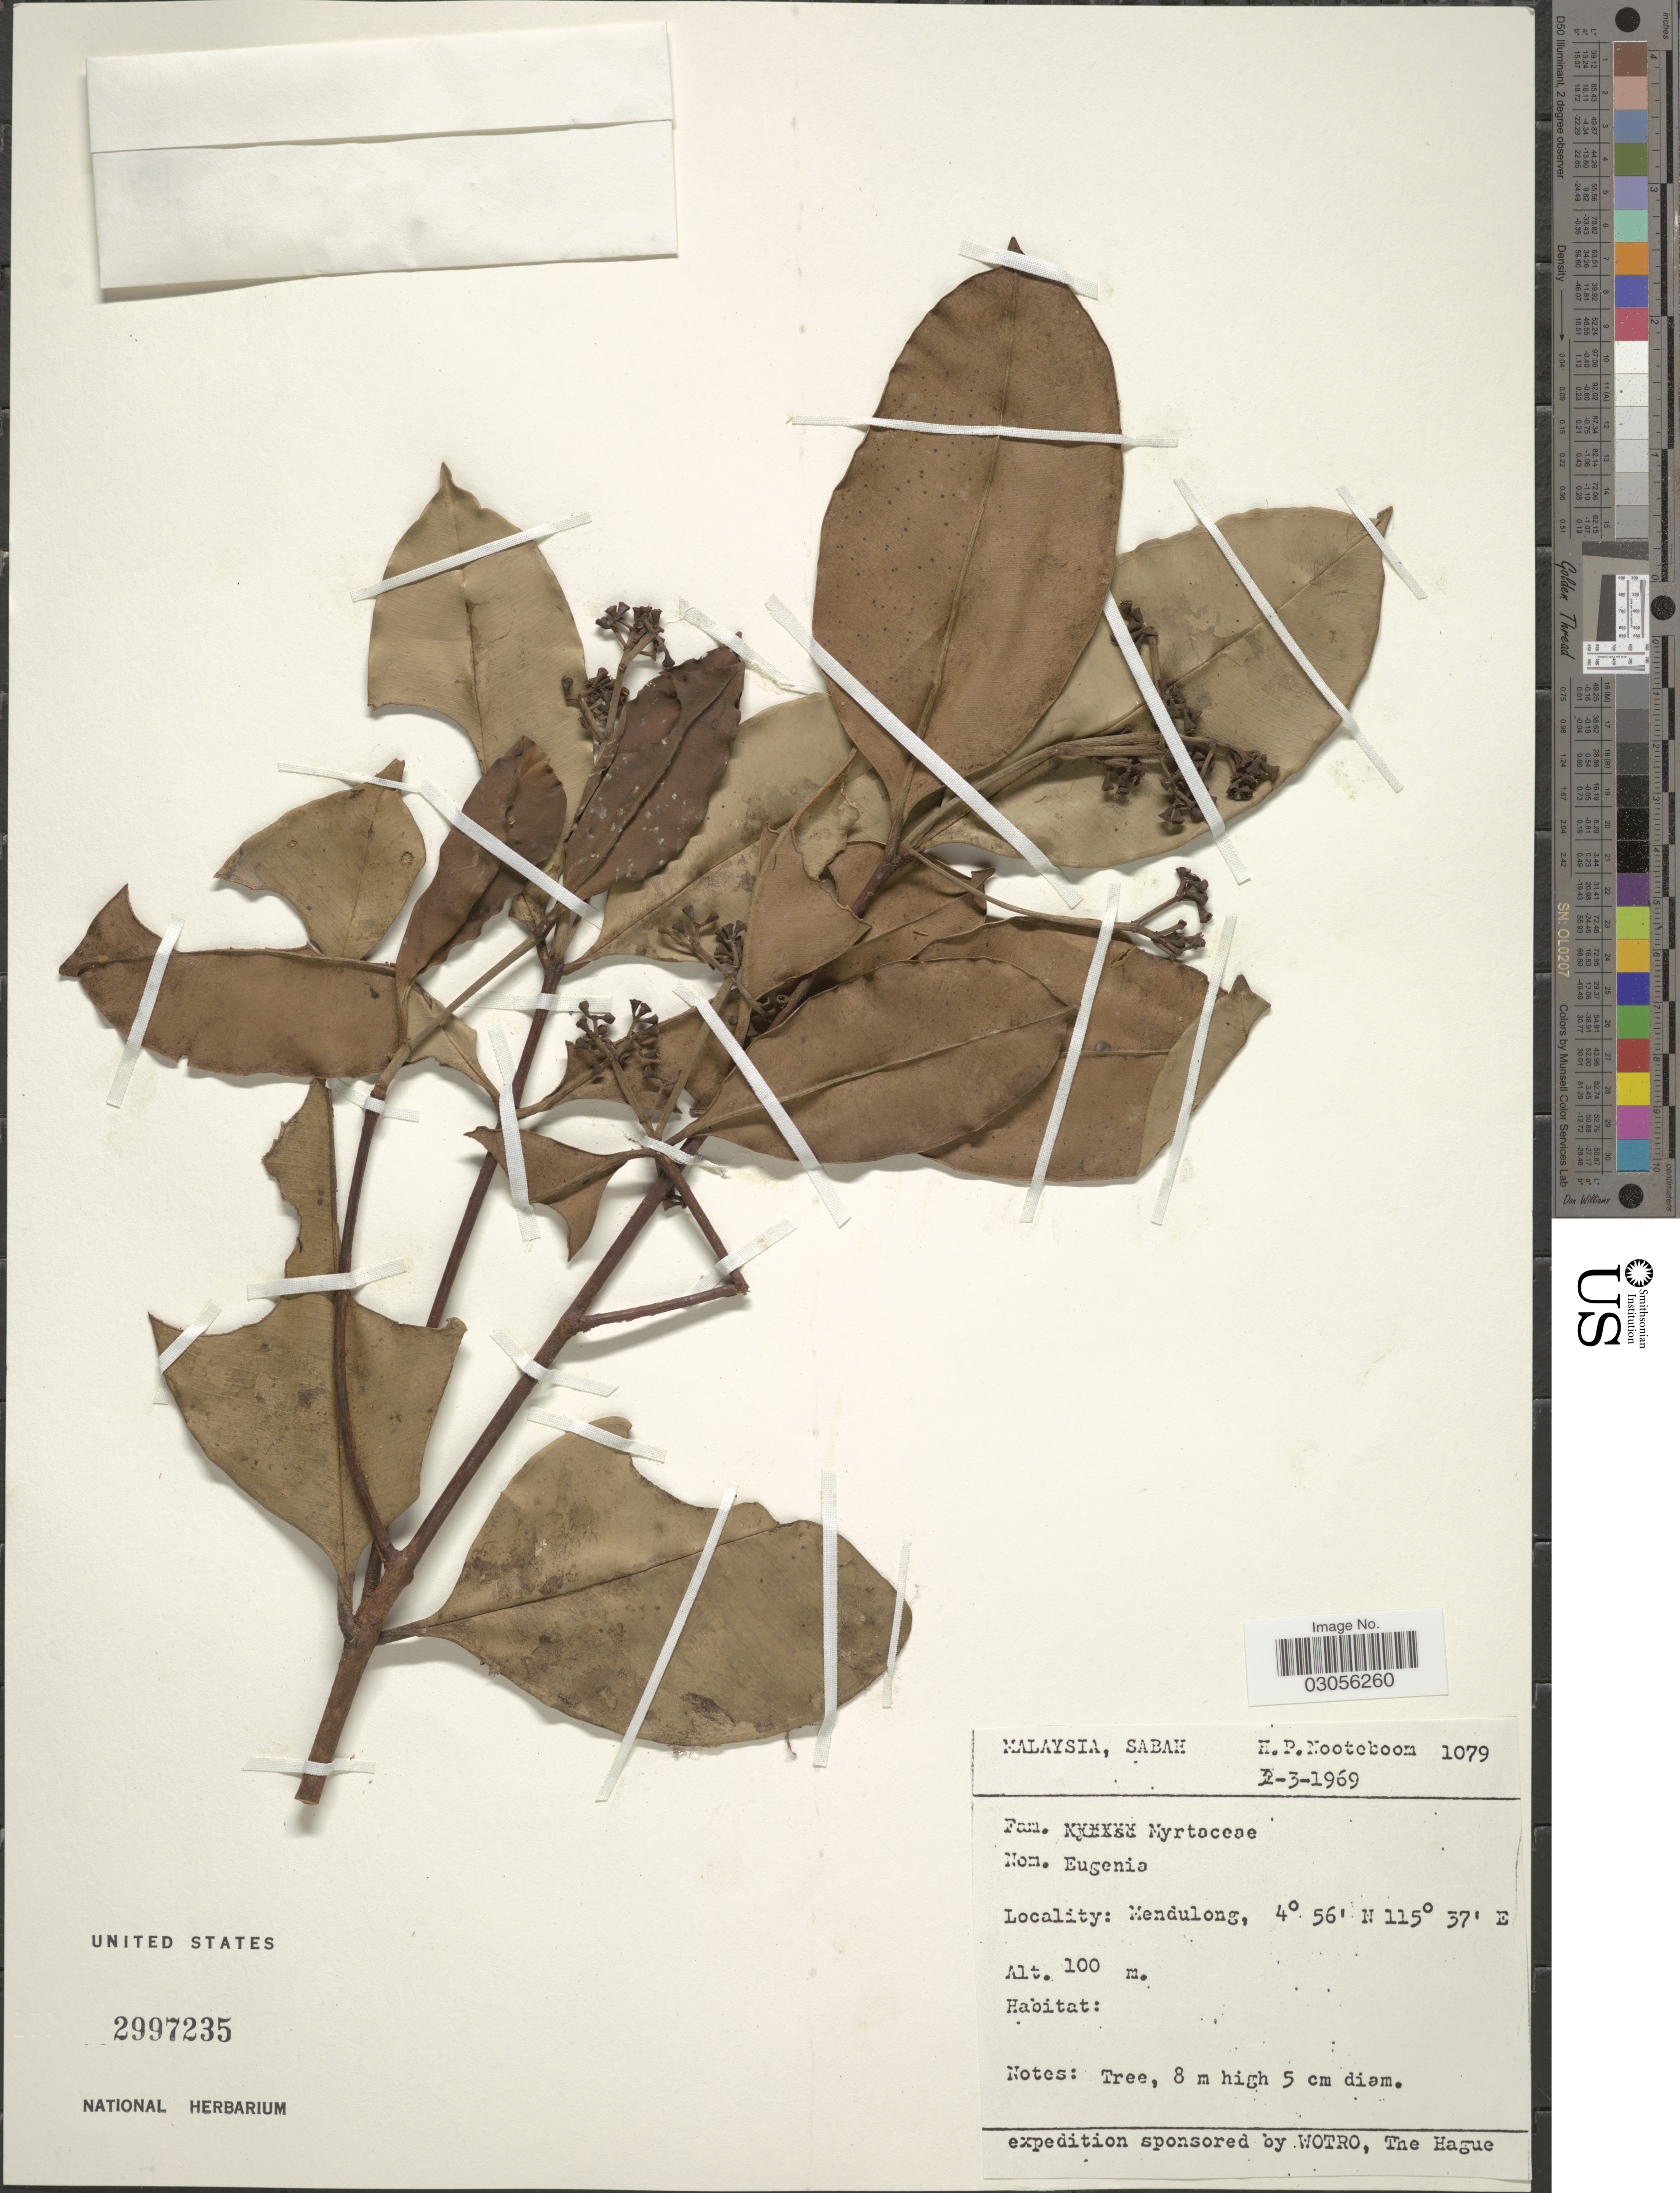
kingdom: Plantae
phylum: Tracheophyta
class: Magnoliopsida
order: Myrtales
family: Myrtaceae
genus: Syzygium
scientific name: Syzygium sp.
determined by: Strong, M. T., (US), Smithsonian Institution - National Museum of Natural History (UNITED STATES)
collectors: H. P. Nooteboom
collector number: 1079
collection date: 1969-03-02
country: Malaysia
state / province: Sabah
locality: Mendulong.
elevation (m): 100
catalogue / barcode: US 2997235